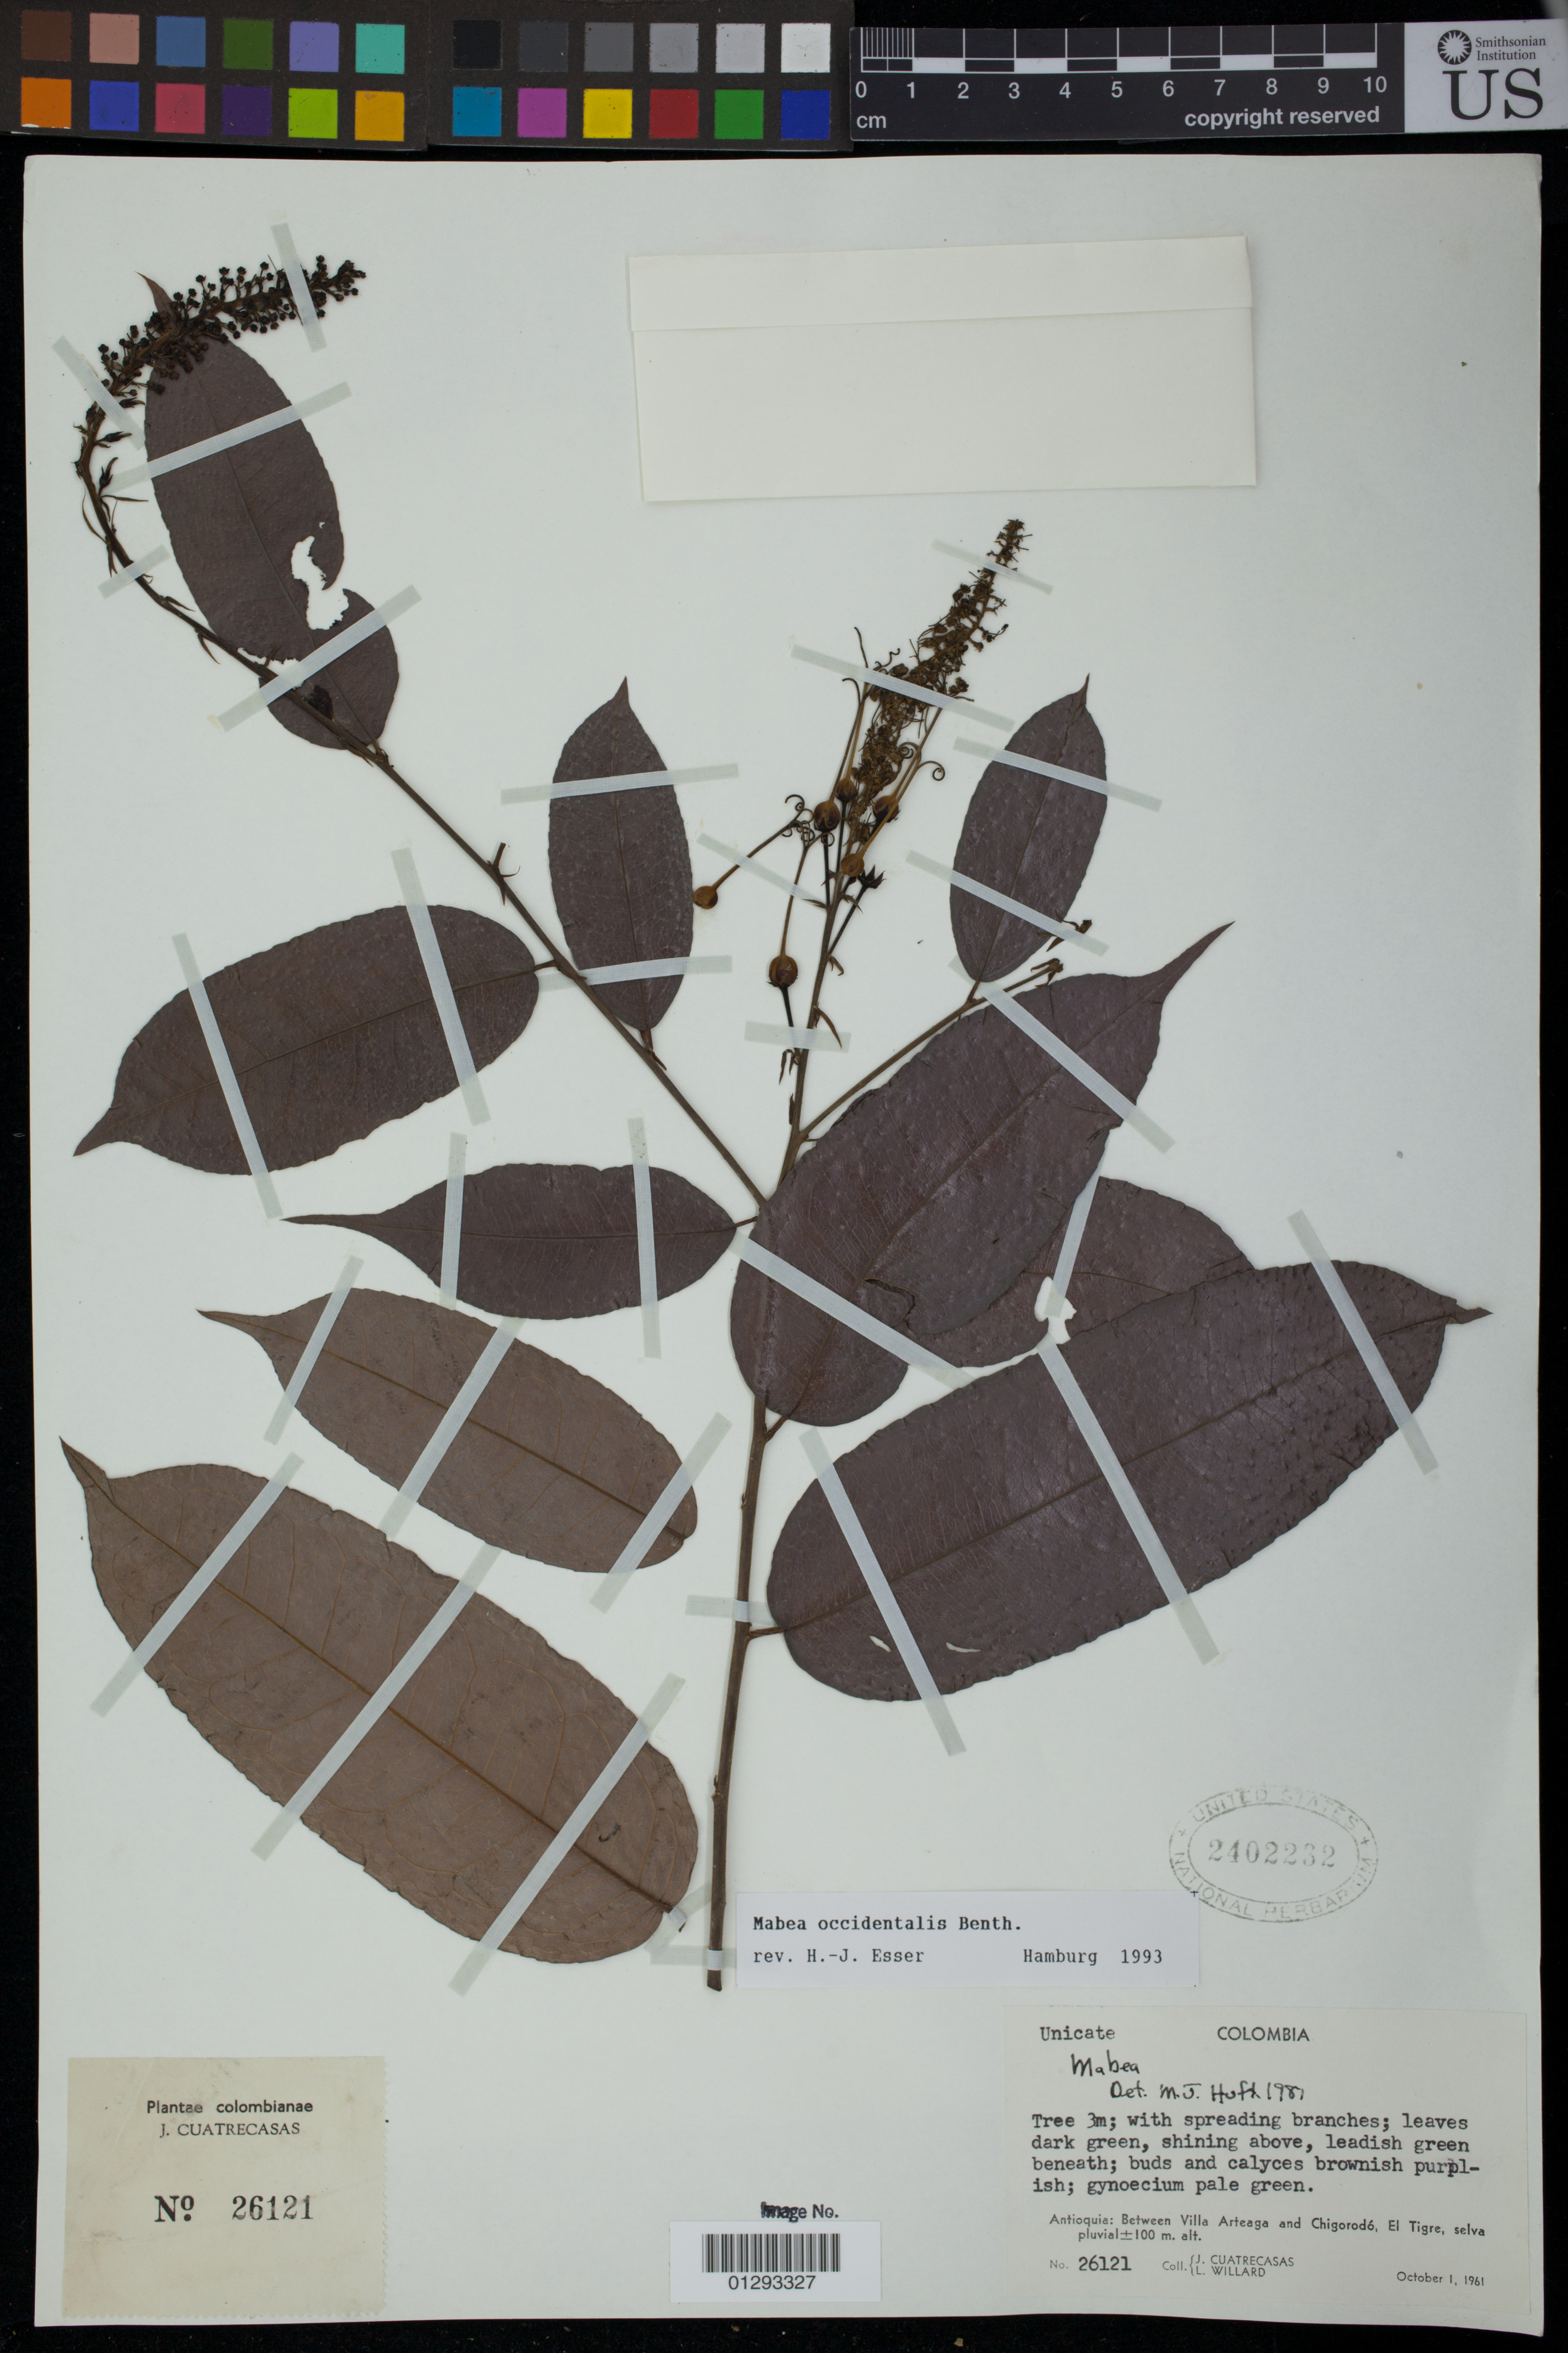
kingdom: Plantae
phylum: Tracheophyta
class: Magnoliopsida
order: Malpighiales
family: Euphorbiaceae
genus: Mabea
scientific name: Mabea occidentalis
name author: Benth.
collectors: J. Cuatrecasas & L. Willard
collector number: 26121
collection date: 1961-10-01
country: Colombia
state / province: Antioquia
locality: Between Villa Arteaga and Chigorodo, El Tigre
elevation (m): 100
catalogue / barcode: US 2402232